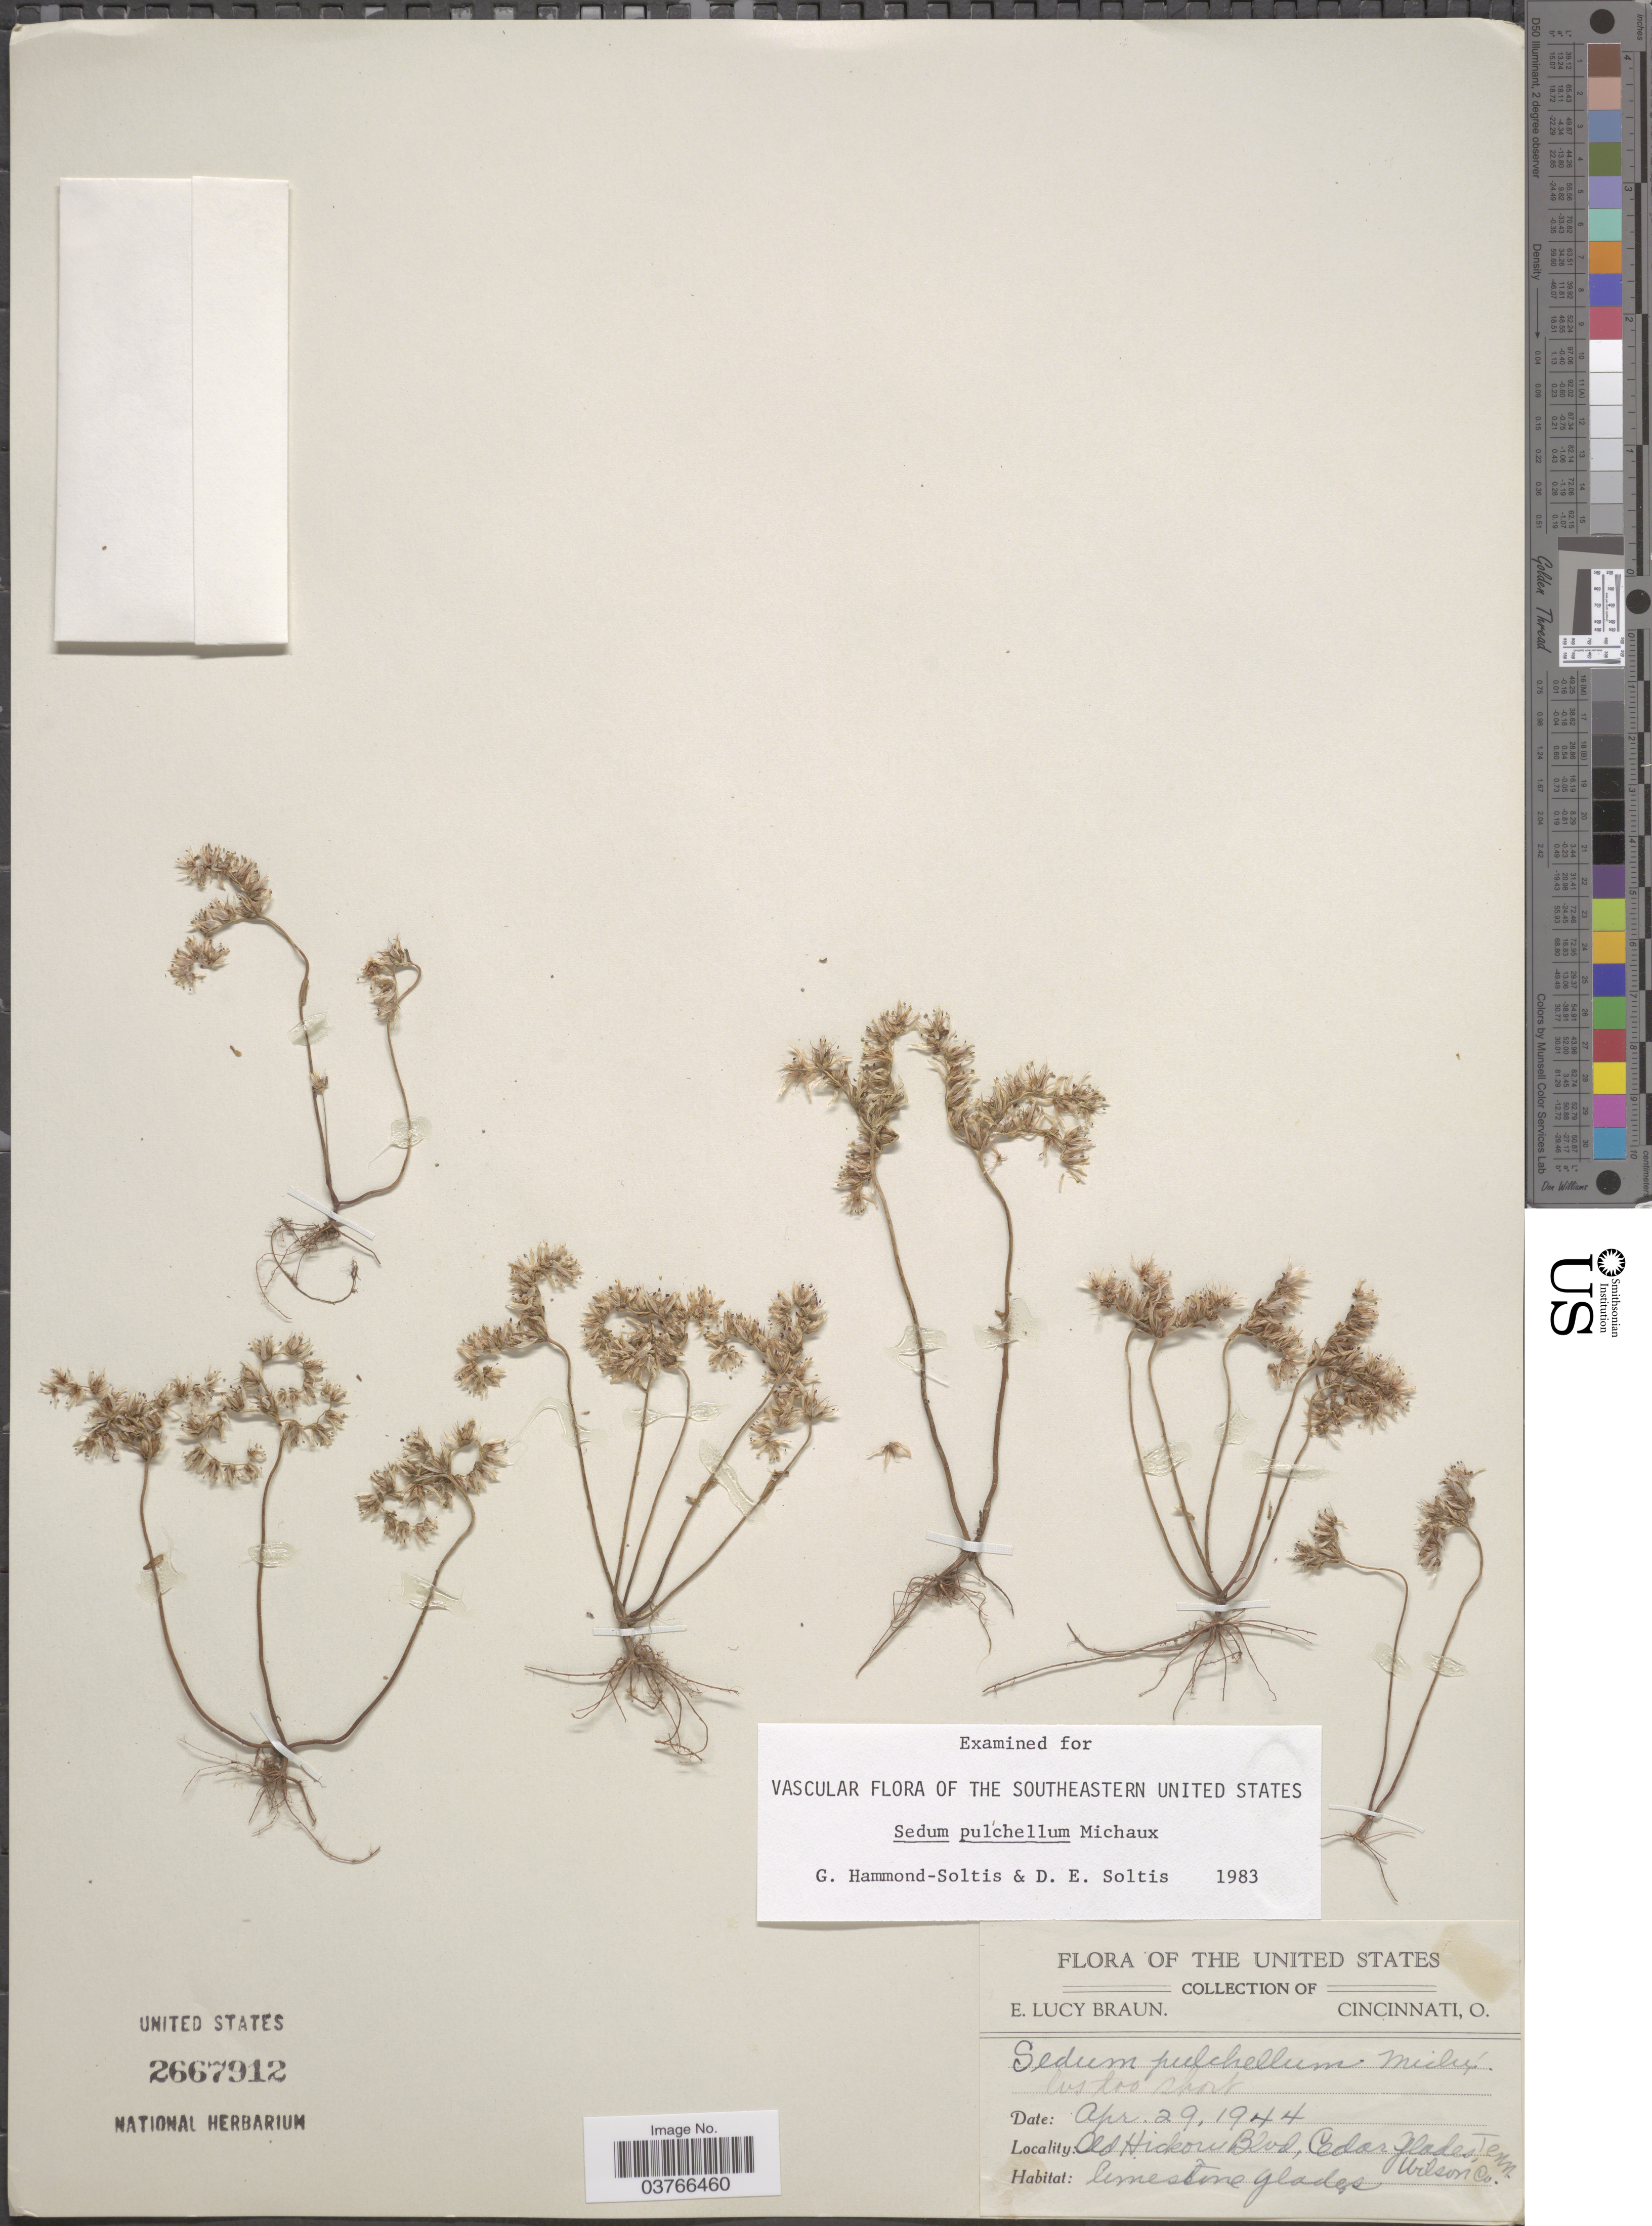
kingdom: Plantae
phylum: Tracheophyta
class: Magnoliopsida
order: Saxifragales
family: Crassulaceae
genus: Sedum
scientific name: Sedum pulchellum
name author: Michx.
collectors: E. L. Braun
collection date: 1944-04-29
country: United States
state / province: Tennessee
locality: Old Hickory Blvd, Cedar Glades, Wilson Co.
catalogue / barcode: US 2667912